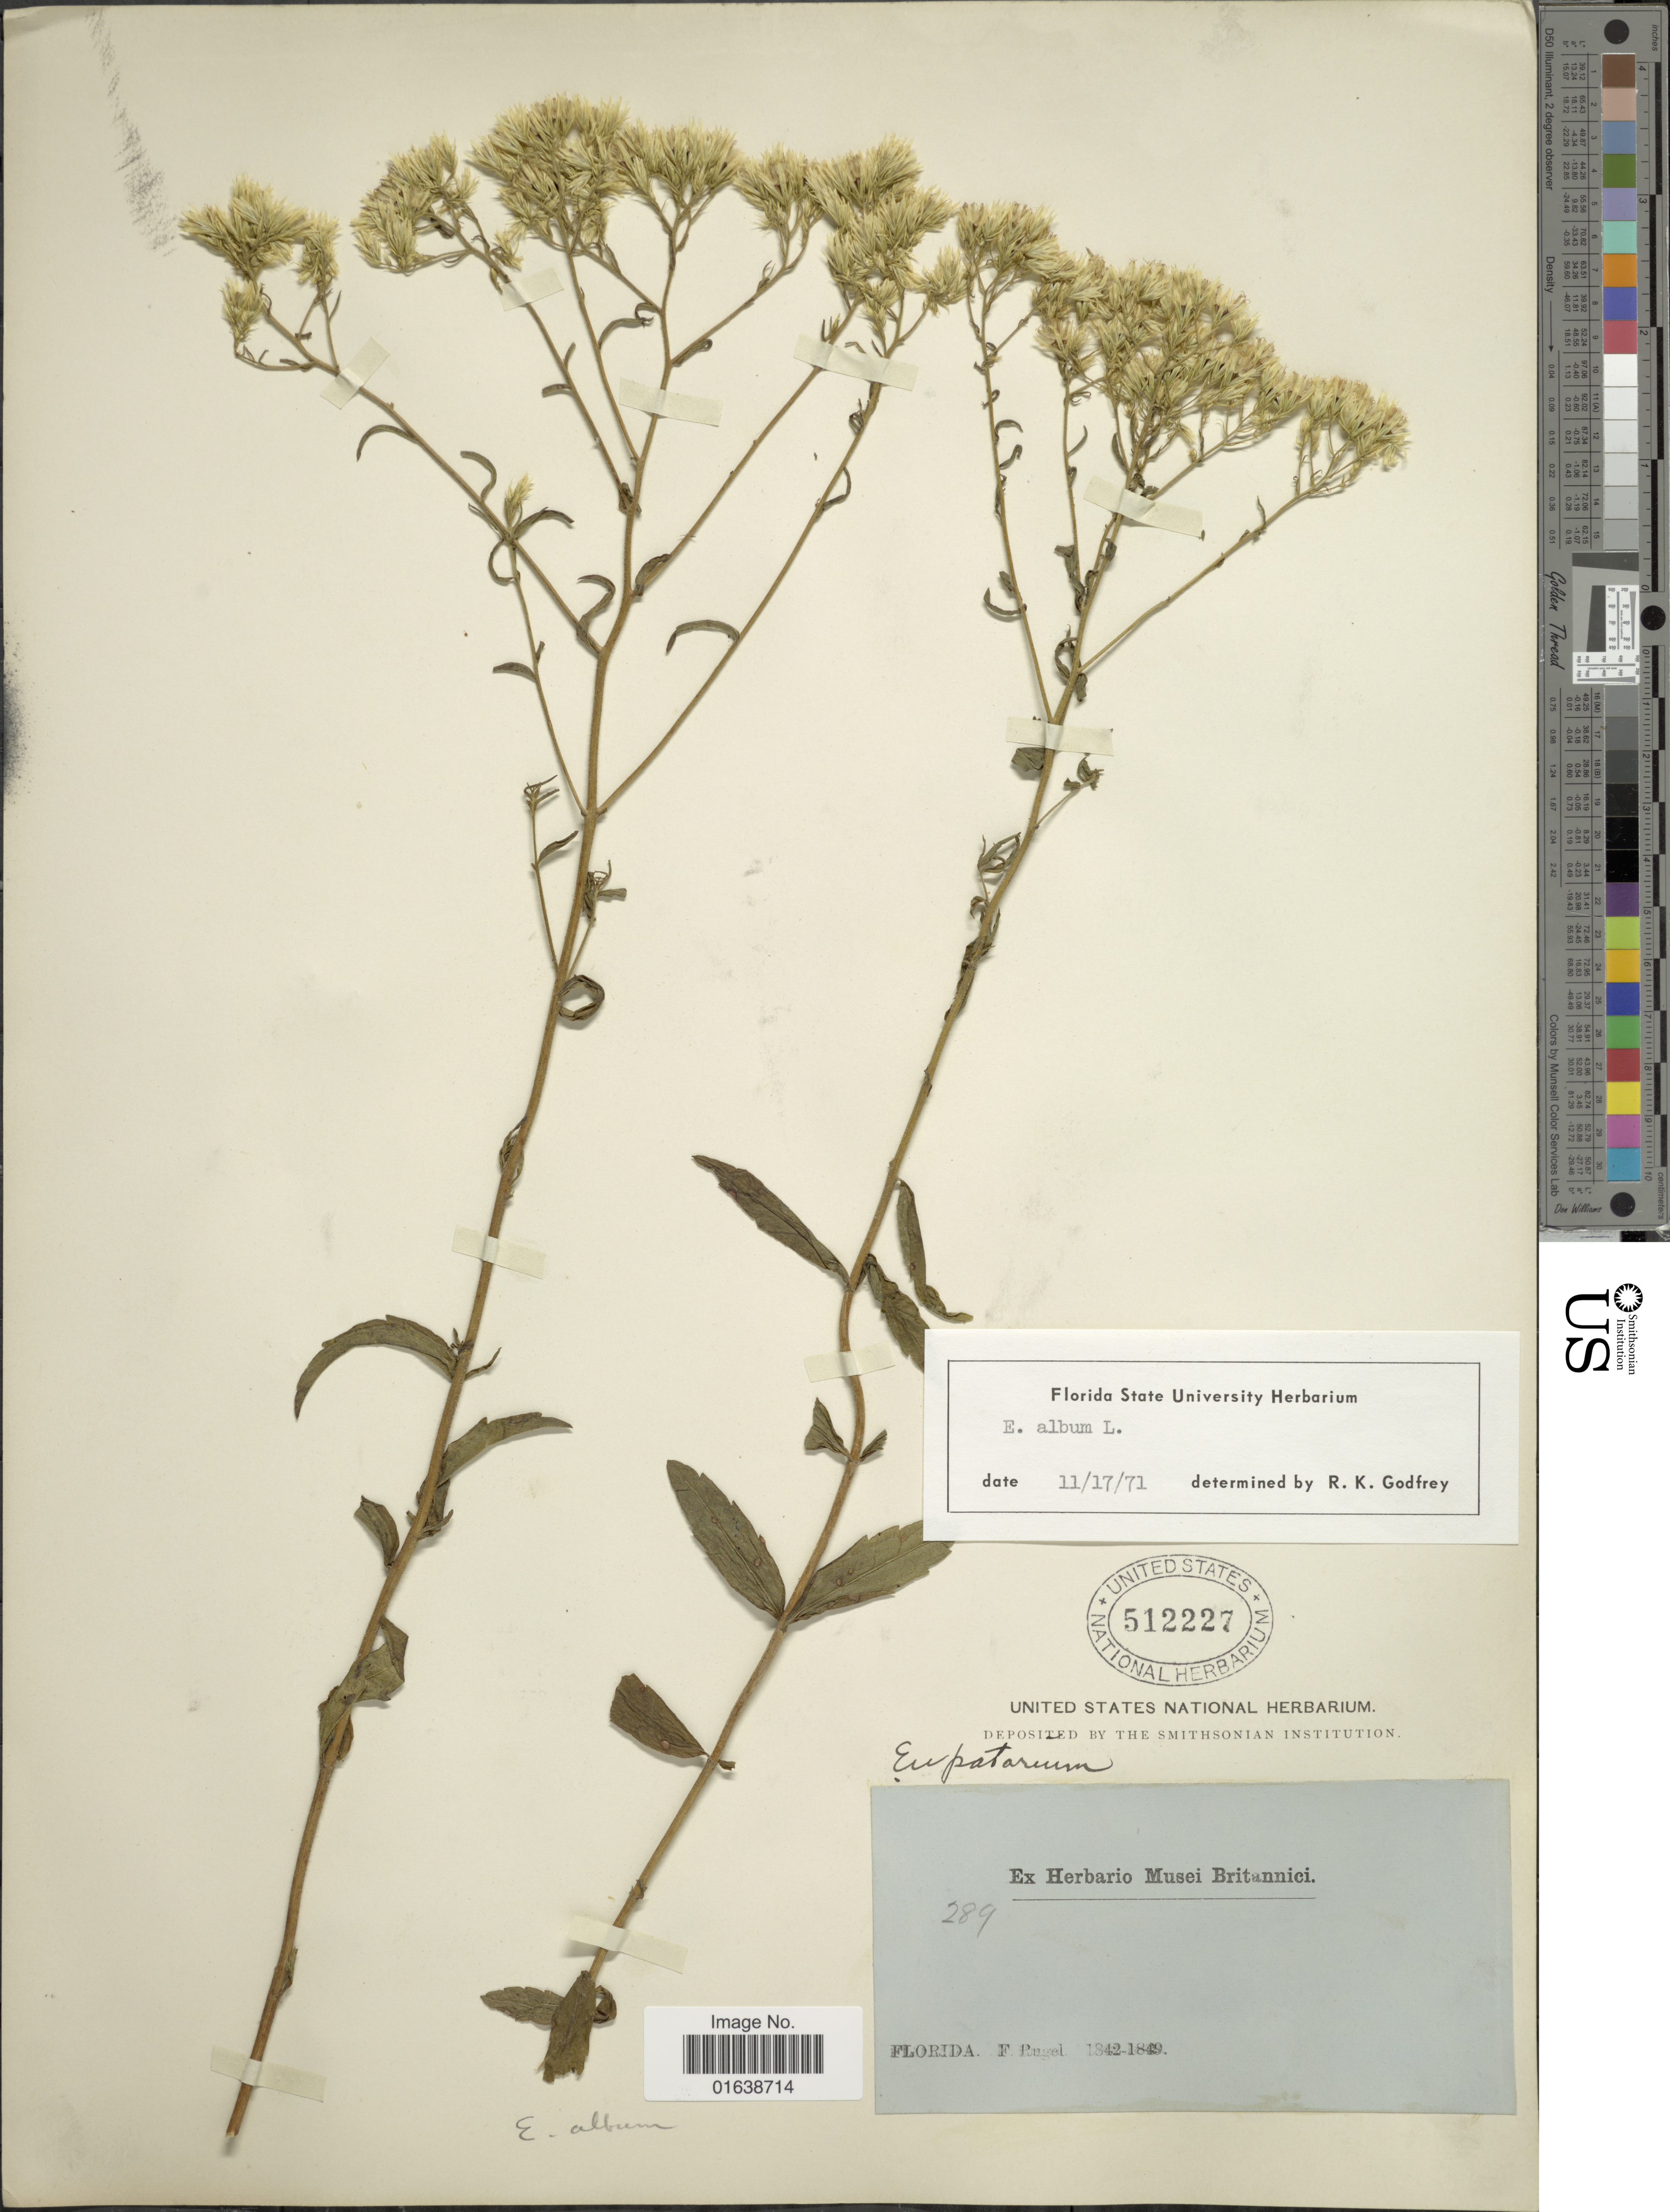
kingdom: Plantae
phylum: Tracheophyta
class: Magnoliopsida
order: Asterales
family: Asteraceae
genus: Eupatorium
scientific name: Eupatorium album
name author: L.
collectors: F. Rugel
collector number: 289?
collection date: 1842/1849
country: United States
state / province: Florida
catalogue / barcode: US 512227